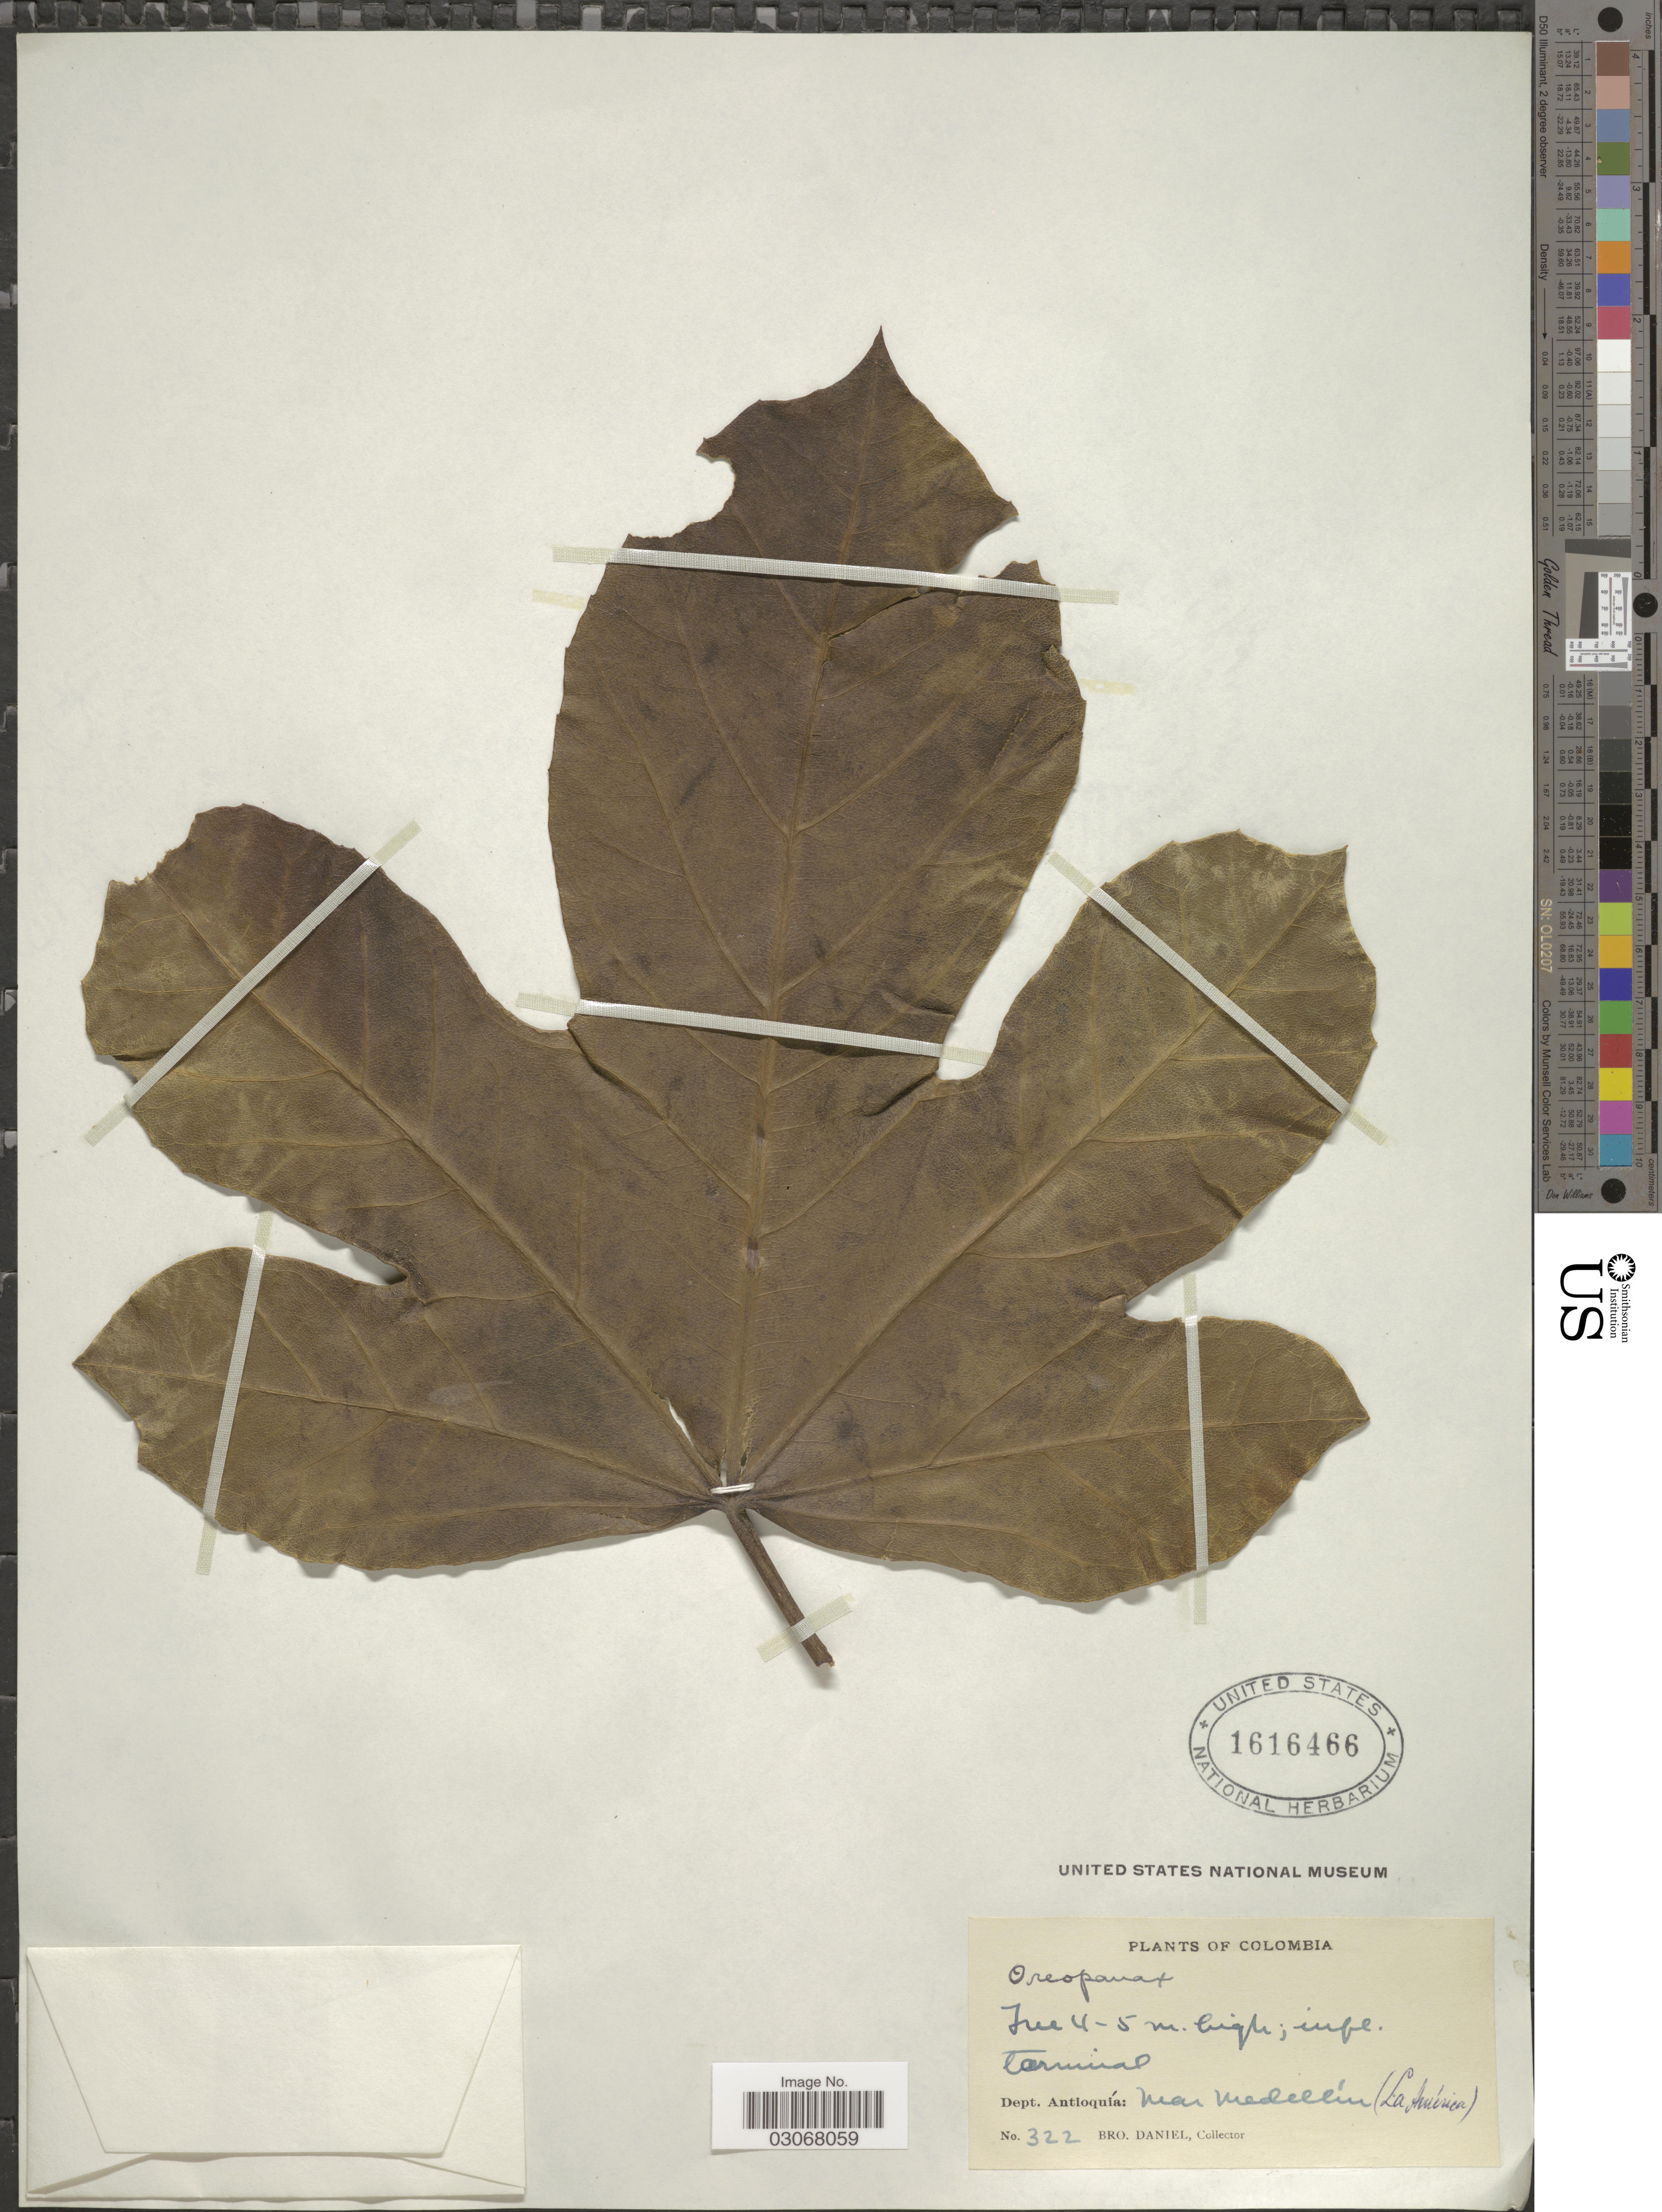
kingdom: Plantae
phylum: Tracheophyta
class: Magnoliopsida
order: Apiales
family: Araliaceae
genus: Oreopanax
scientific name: Oreopanax obtusilobus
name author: (Willd. ex Schult.) Decne. & Planch.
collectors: Bro. Daniel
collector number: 322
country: Colombia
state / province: Antioquia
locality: Dept. Antioquia: Mar Medellín (La América).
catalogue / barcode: US 1616466